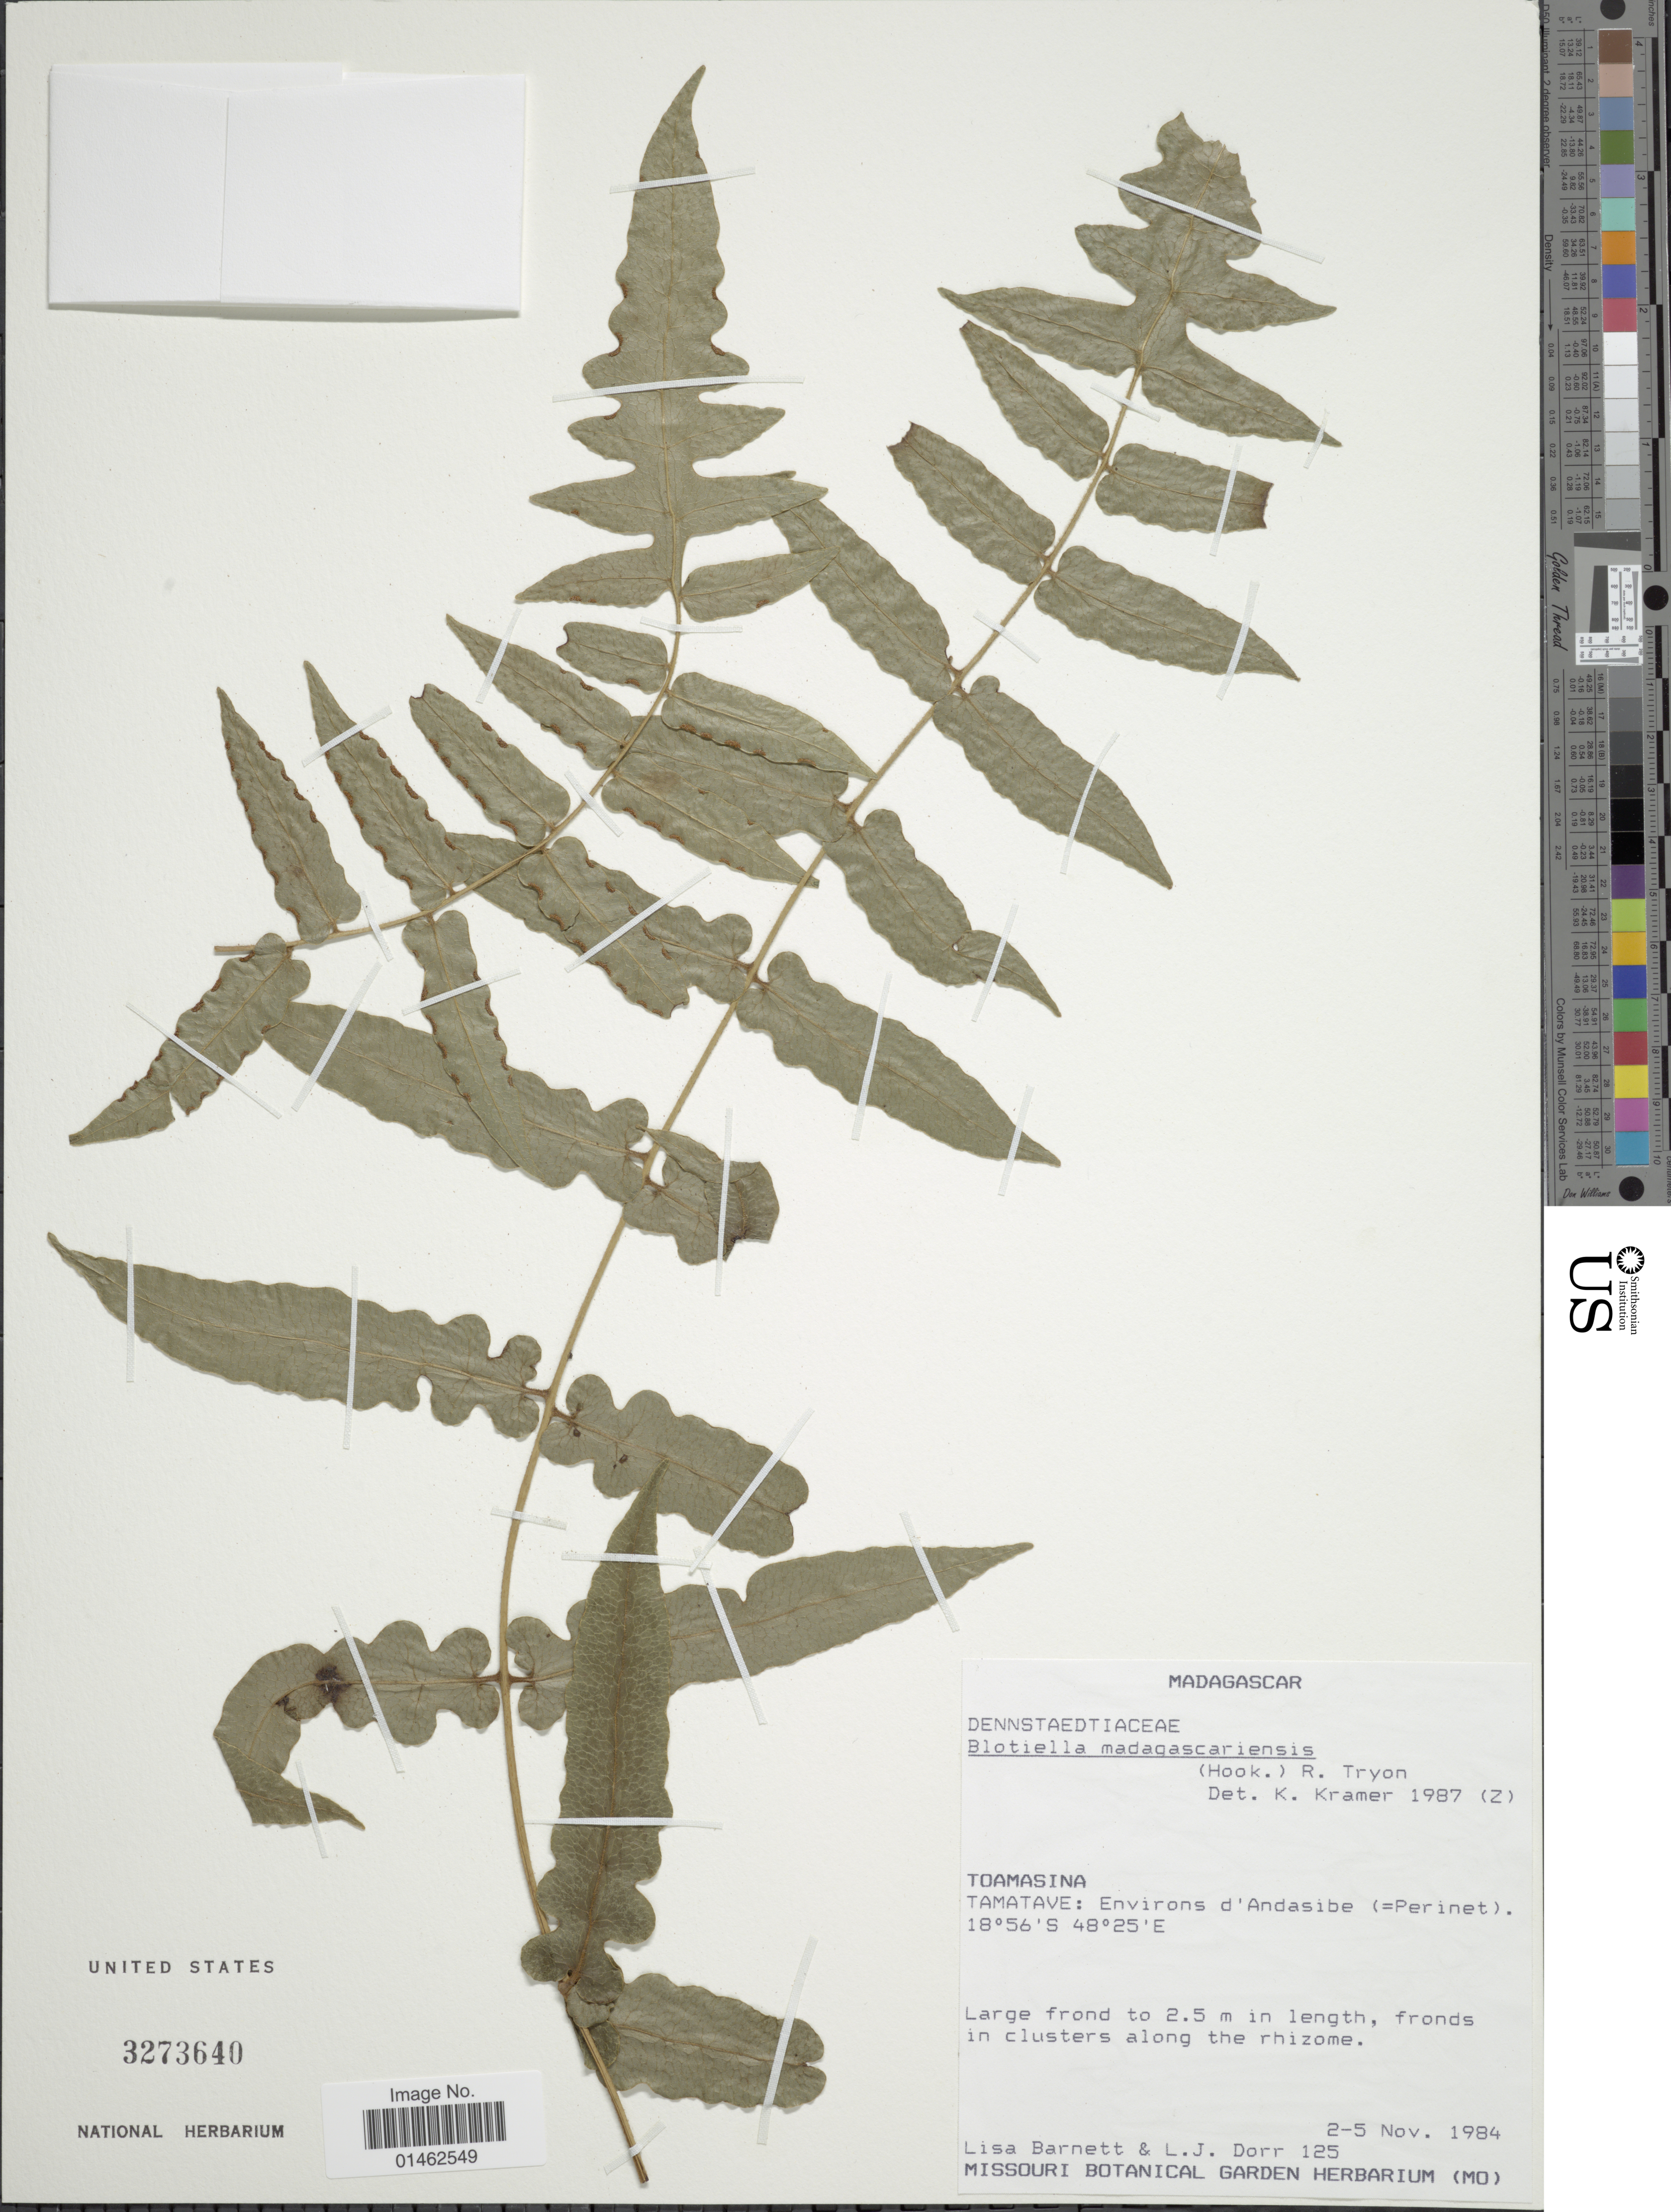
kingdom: Plantae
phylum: Tracheophyta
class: Polypodiopsida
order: Polypodiales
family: Dennstaedtiaceae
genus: Blotiella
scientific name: Blotiella madagascariensis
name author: (Hook.) R.M. Tryon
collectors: L. C. Barnett & L. J. Dorr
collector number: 125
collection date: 1984-11-02/1984-11-05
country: Madagascar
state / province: Alaotra Mangoro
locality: Tamatave: Environs d'Andasibe (=Perinet)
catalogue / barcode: US 3273640